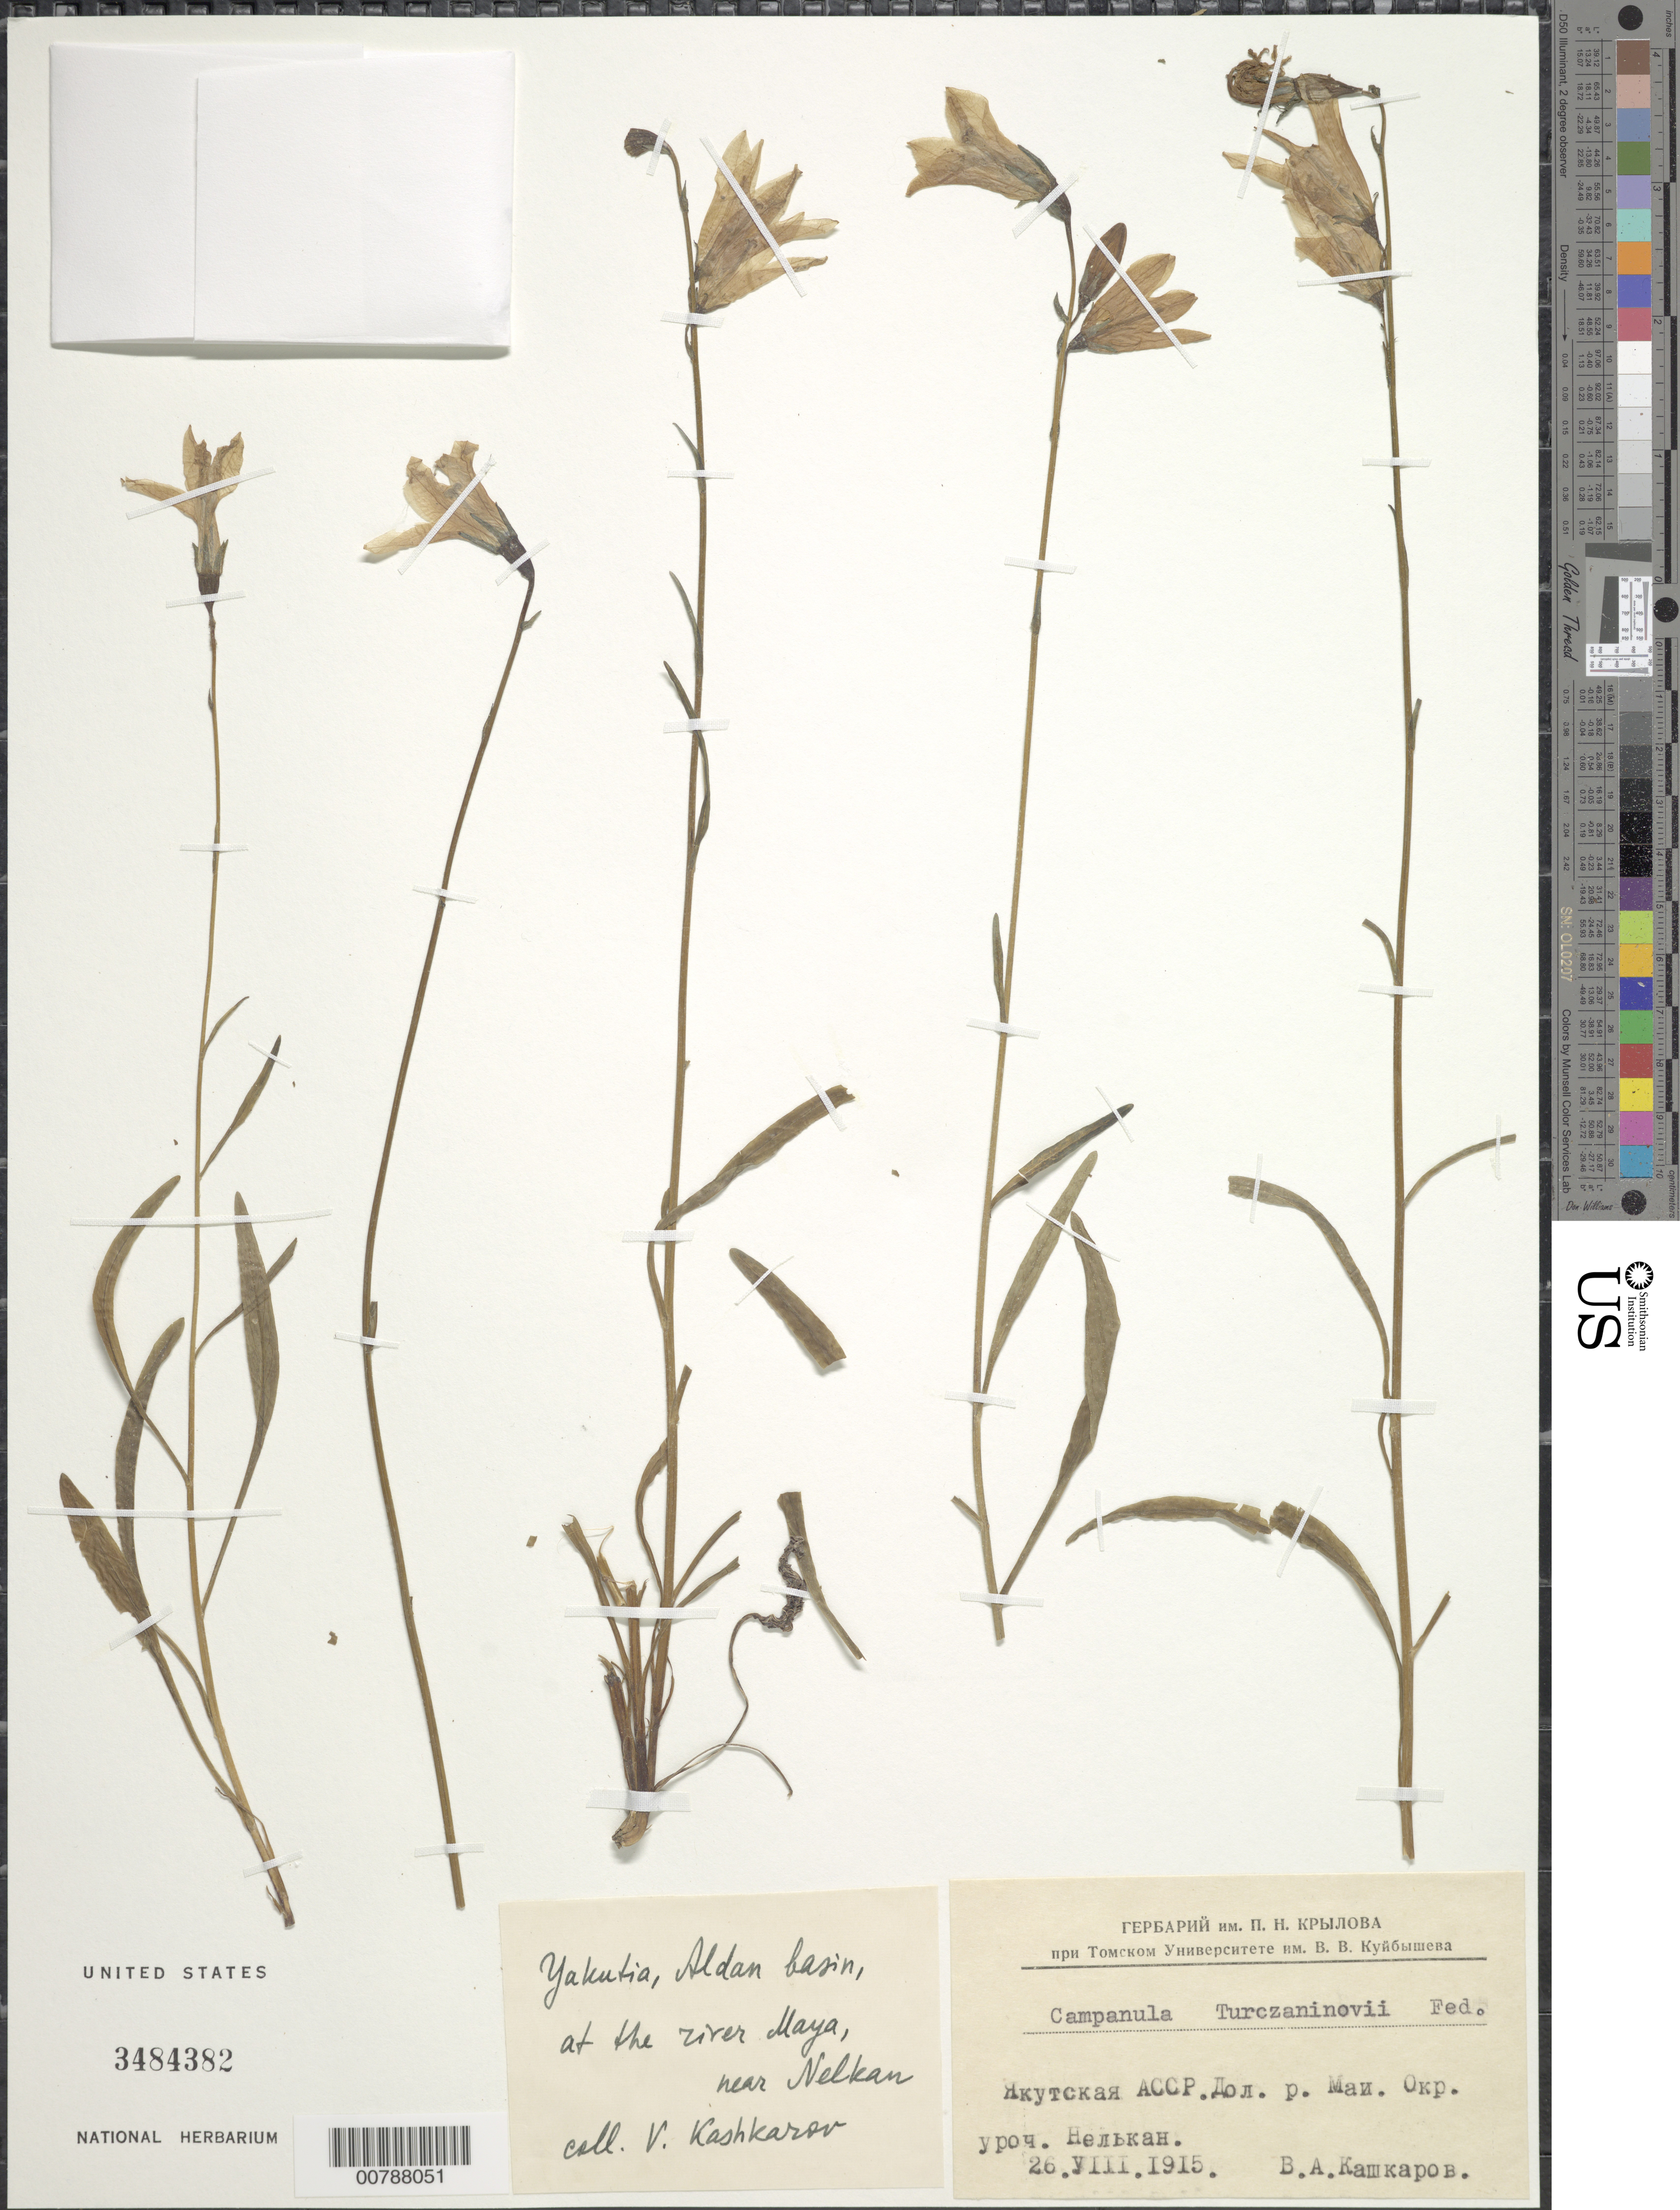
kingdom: Plantae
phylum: Tracheophyta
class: Magnoliopsida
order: Asterales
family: Campanulaceae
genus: Campanula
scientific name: Campanula turczaninovii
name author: Fed.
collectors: V. Kashkarov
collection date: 1915-08-26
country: Russian Federation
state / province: Sakha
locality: Yakutia, Aldan Basin, at the River Maya, near Nelkan.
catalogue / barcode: US 3484382